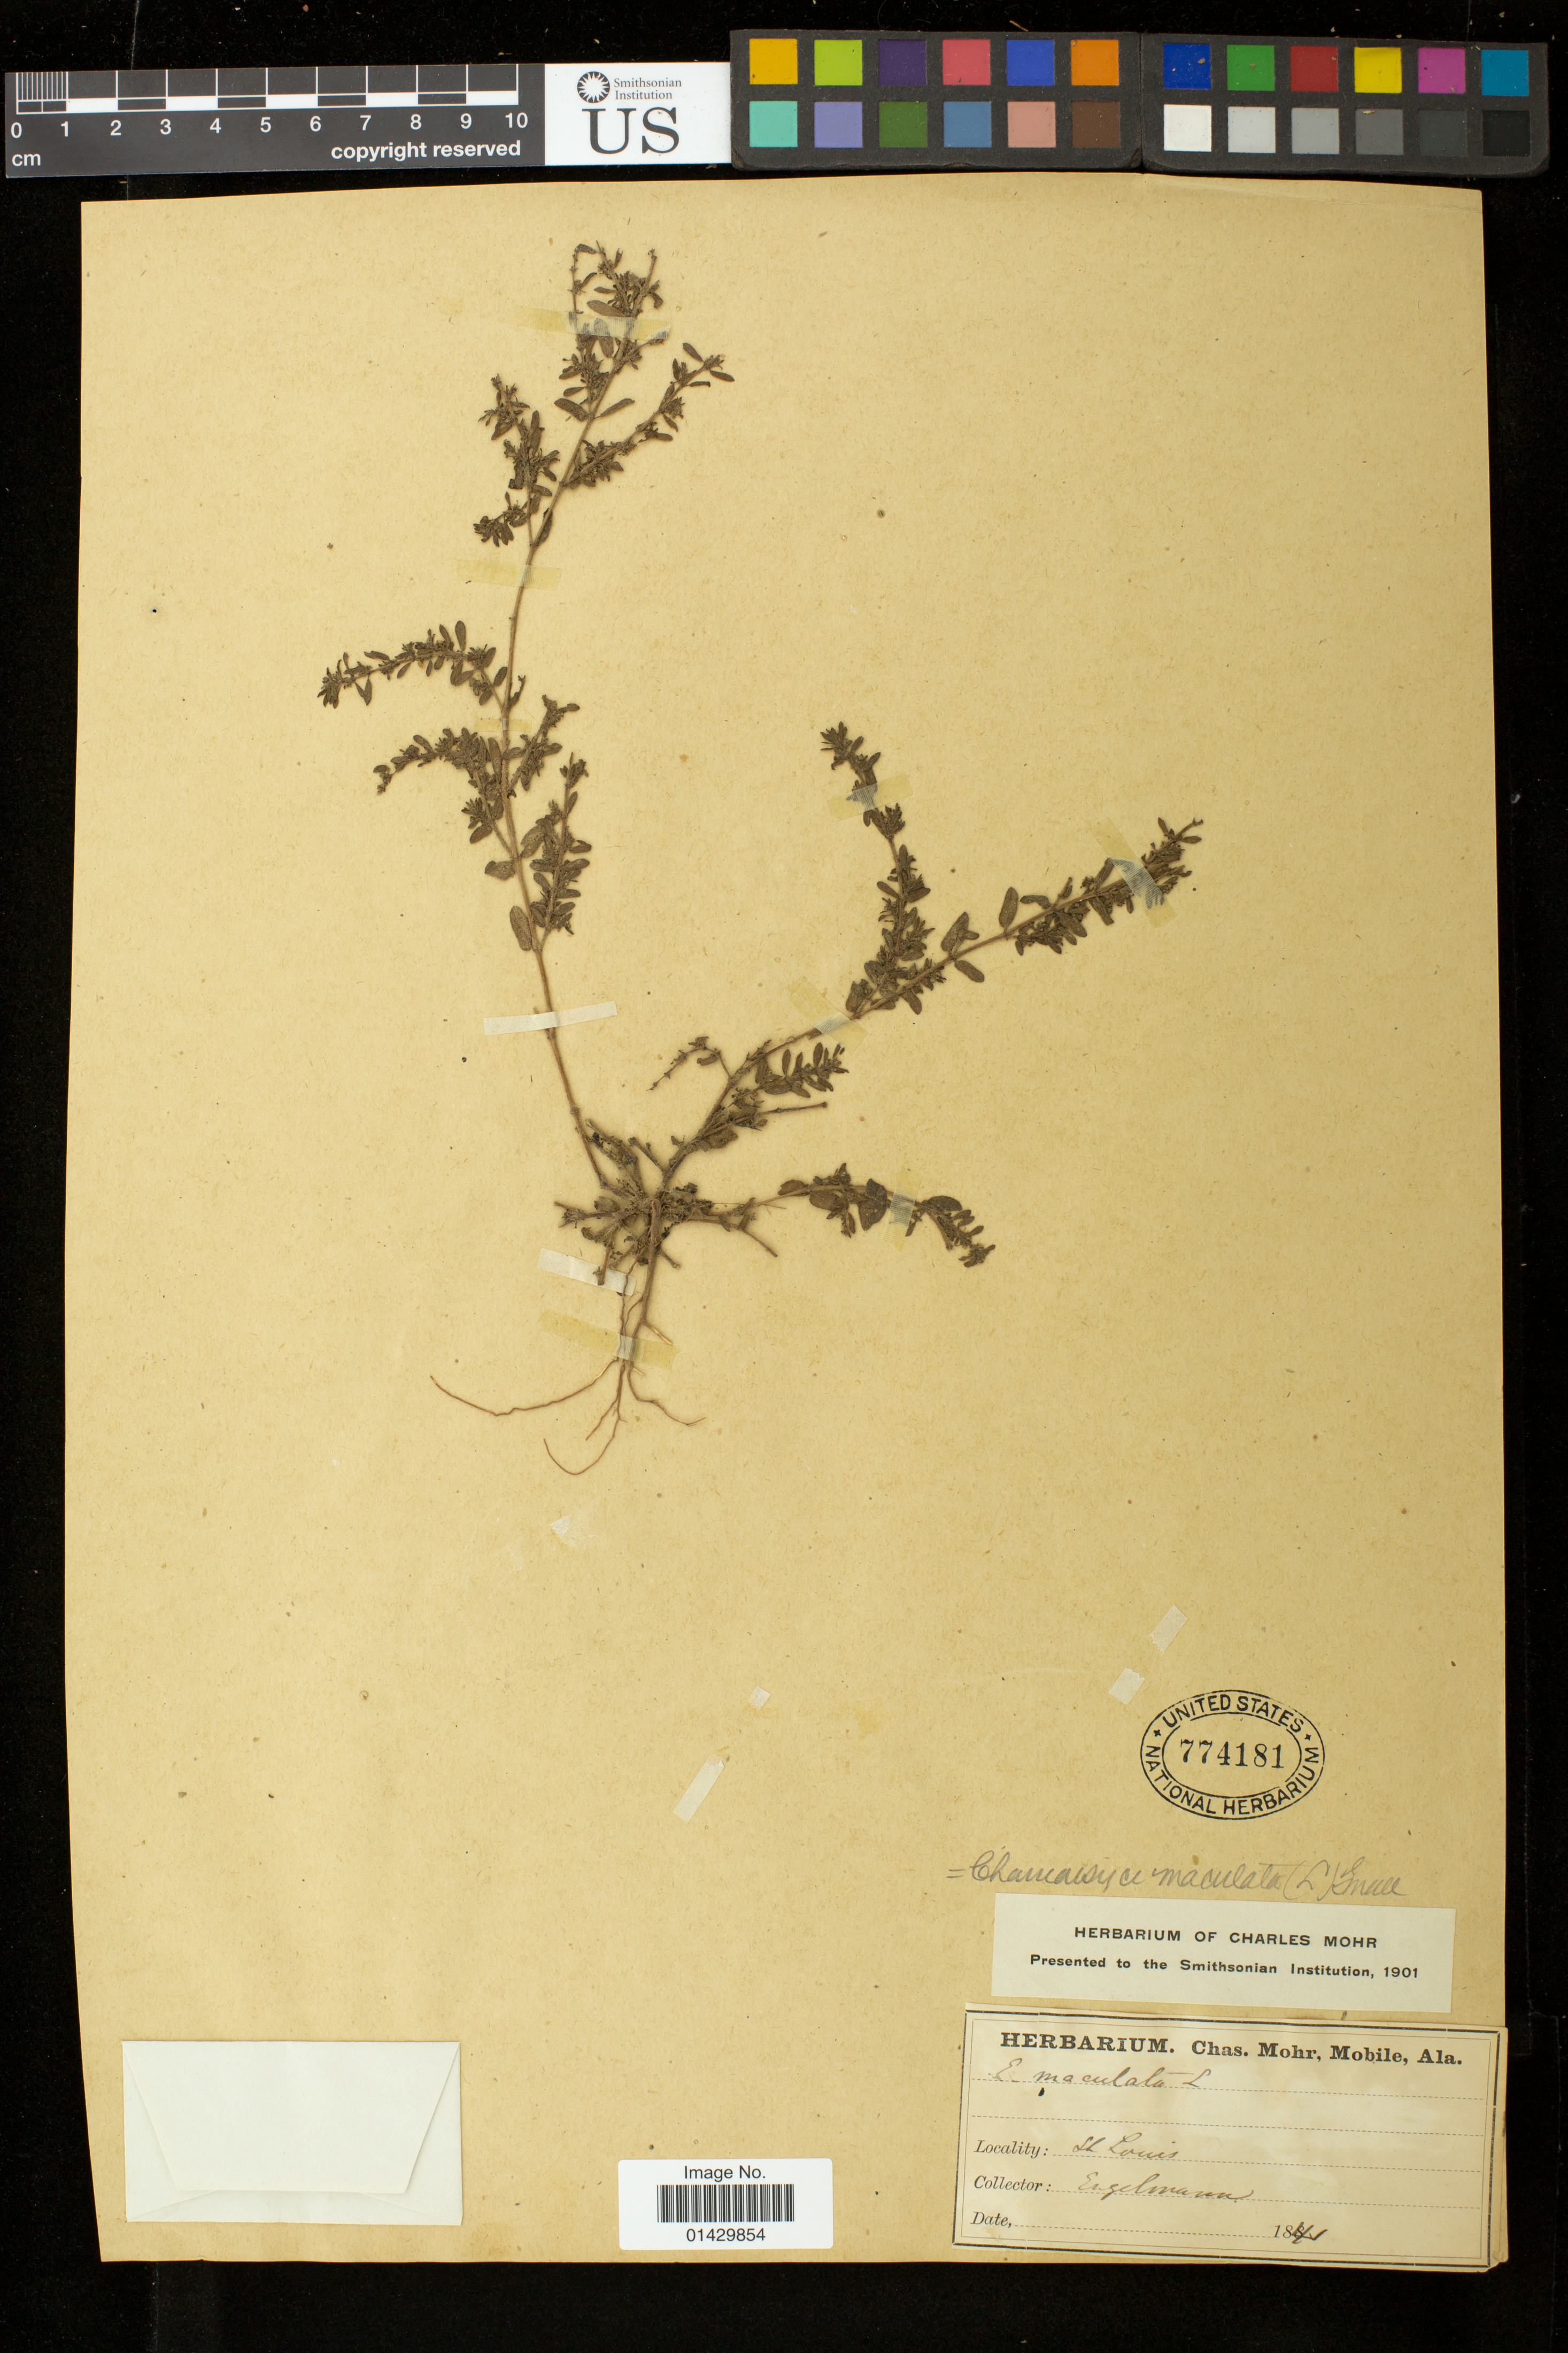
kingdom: Plantae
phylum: Tracheophyta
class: Magnoliopsida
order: Malpighiales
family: Euphorbiaceae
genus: Euphorbia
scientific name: Euphorbia maculata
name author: L.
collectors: -- Engelmann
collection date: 1841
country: United States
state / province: Missouri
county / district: St. Louis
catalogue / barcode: US 774181